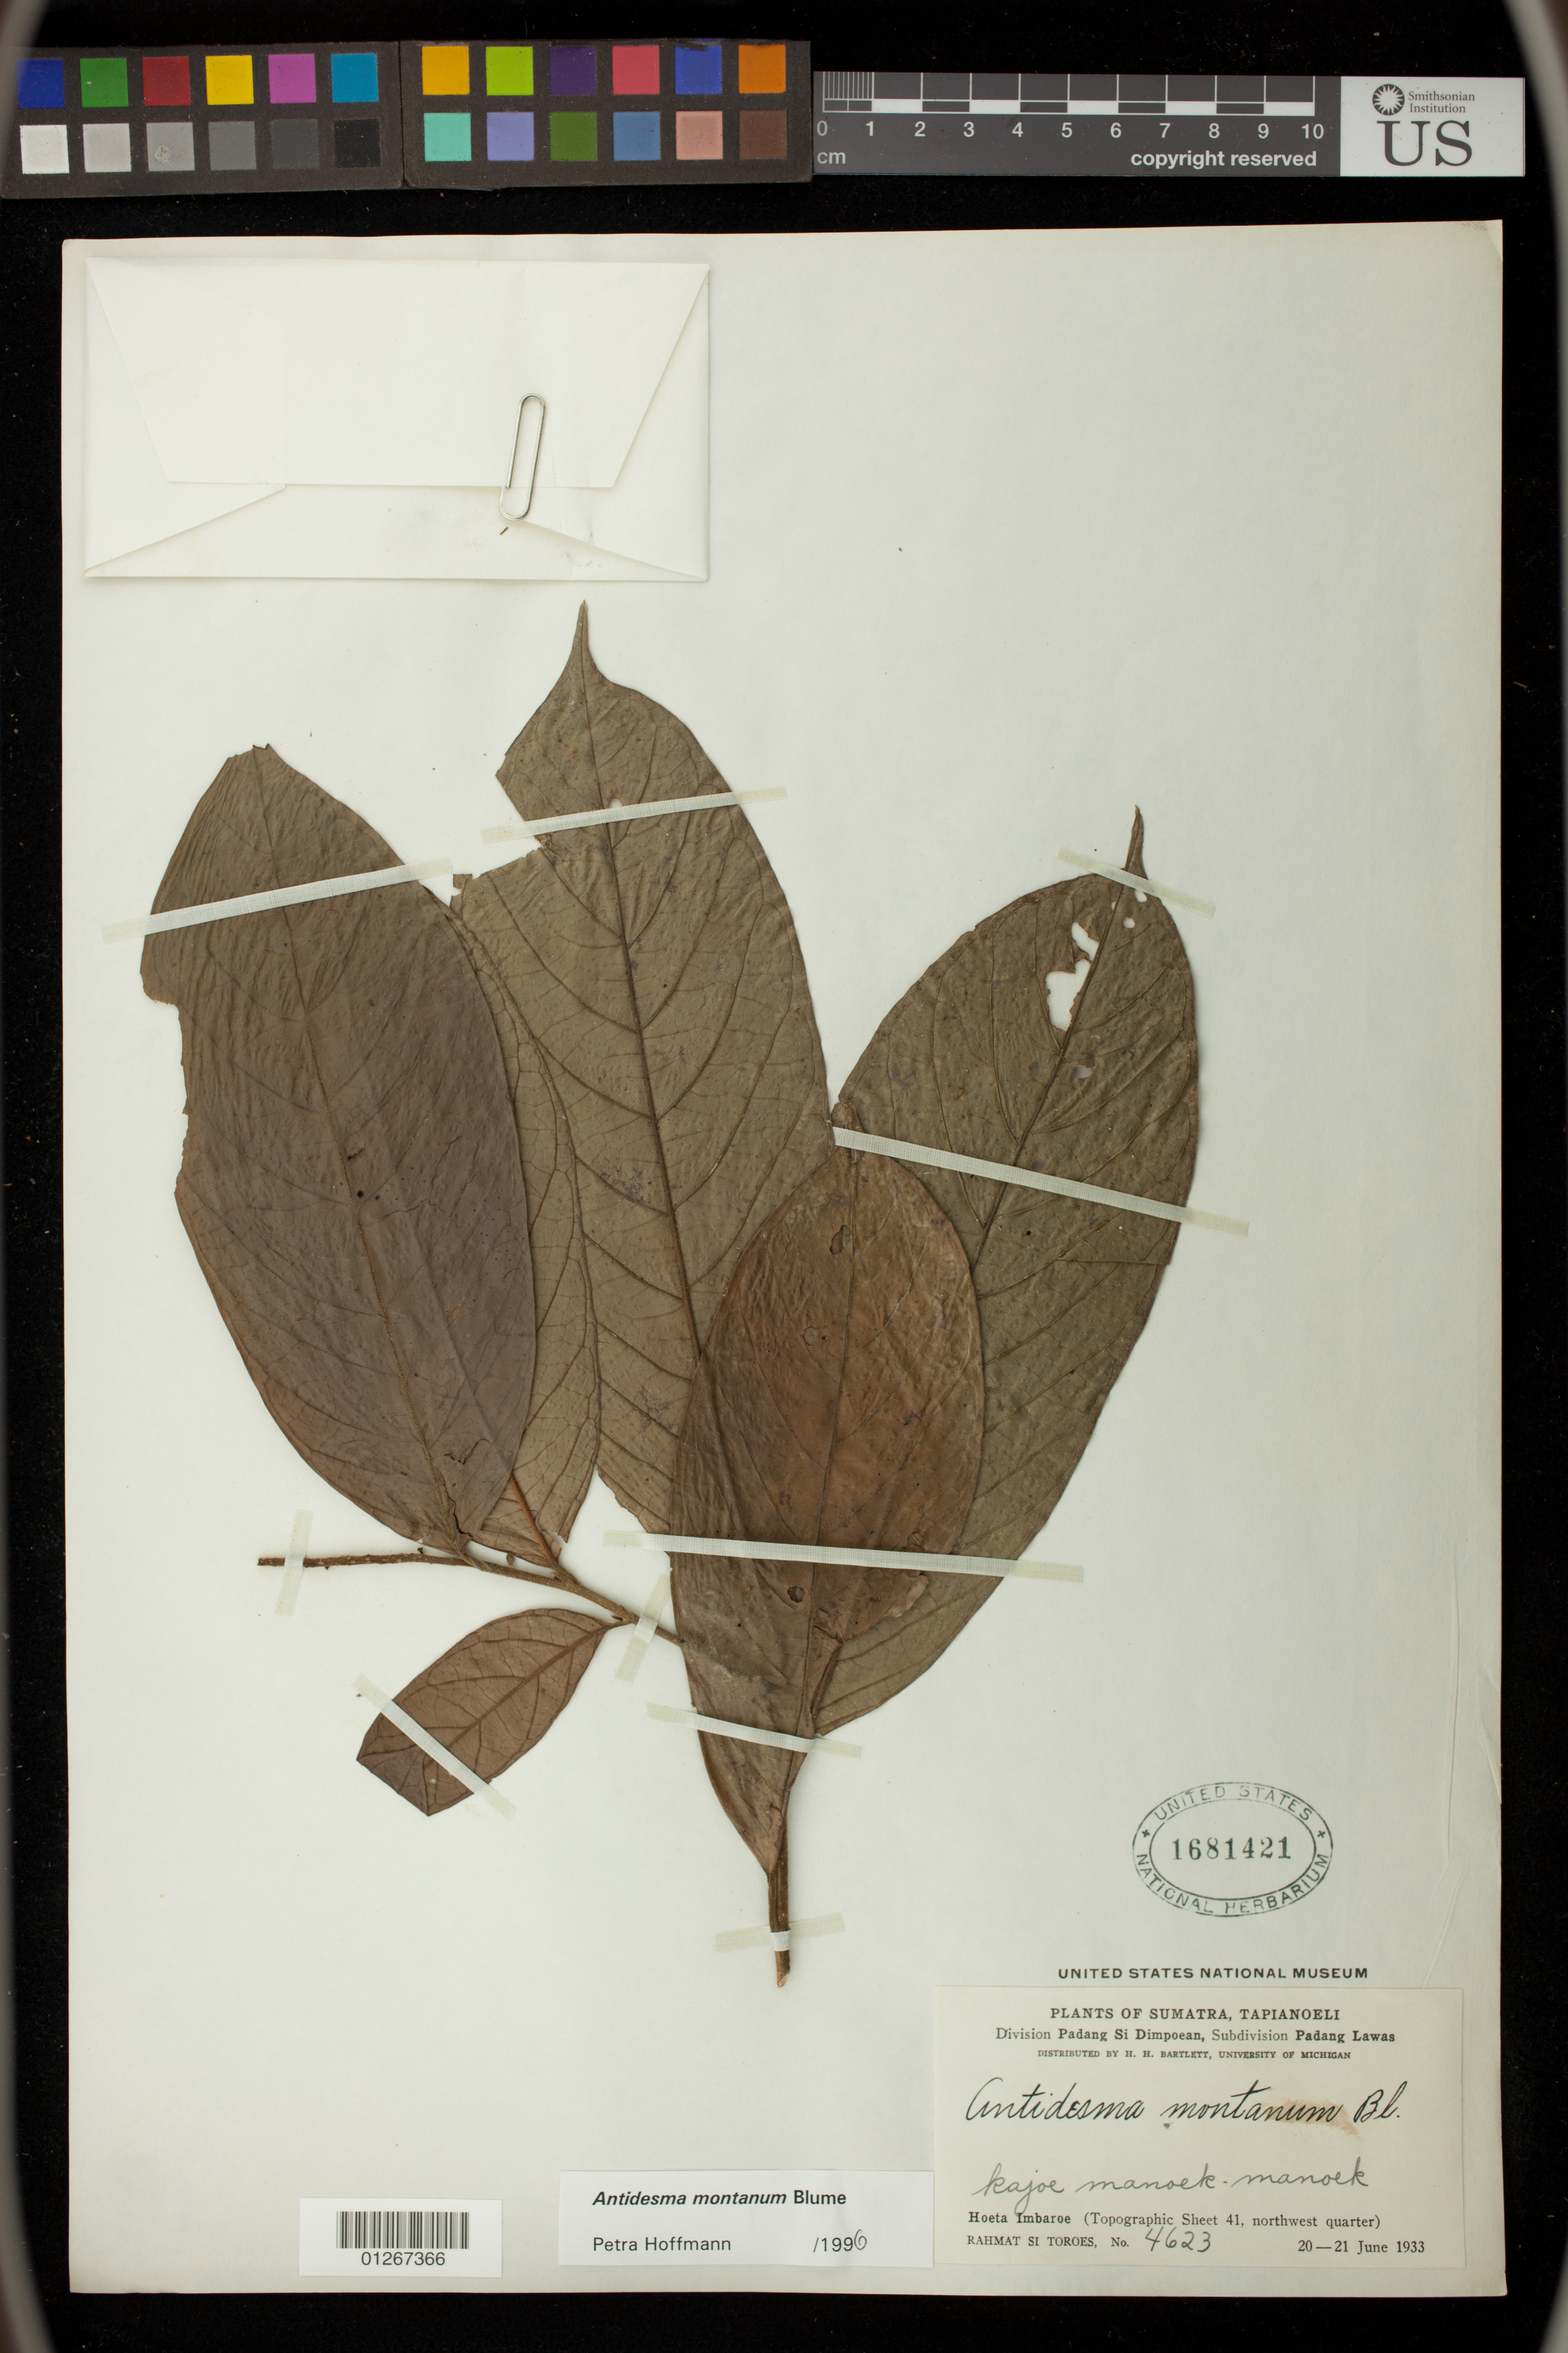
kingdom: Plantae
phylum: Tracheophyta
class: Magnoliopsida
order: Malpighiales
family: Phyllanthaceae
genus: Antidesma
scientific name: Antidesma montanum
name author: Blume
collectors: Rahmat Si Boeea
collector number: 4623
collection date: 1933-06-20/1933-06-21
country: Indonesia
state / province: Sumatra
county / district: Sumatera Utara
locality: Padang Si Dimpmoean, Padang Lawas, Hoeta Imbaroe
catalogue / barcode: US 1681421